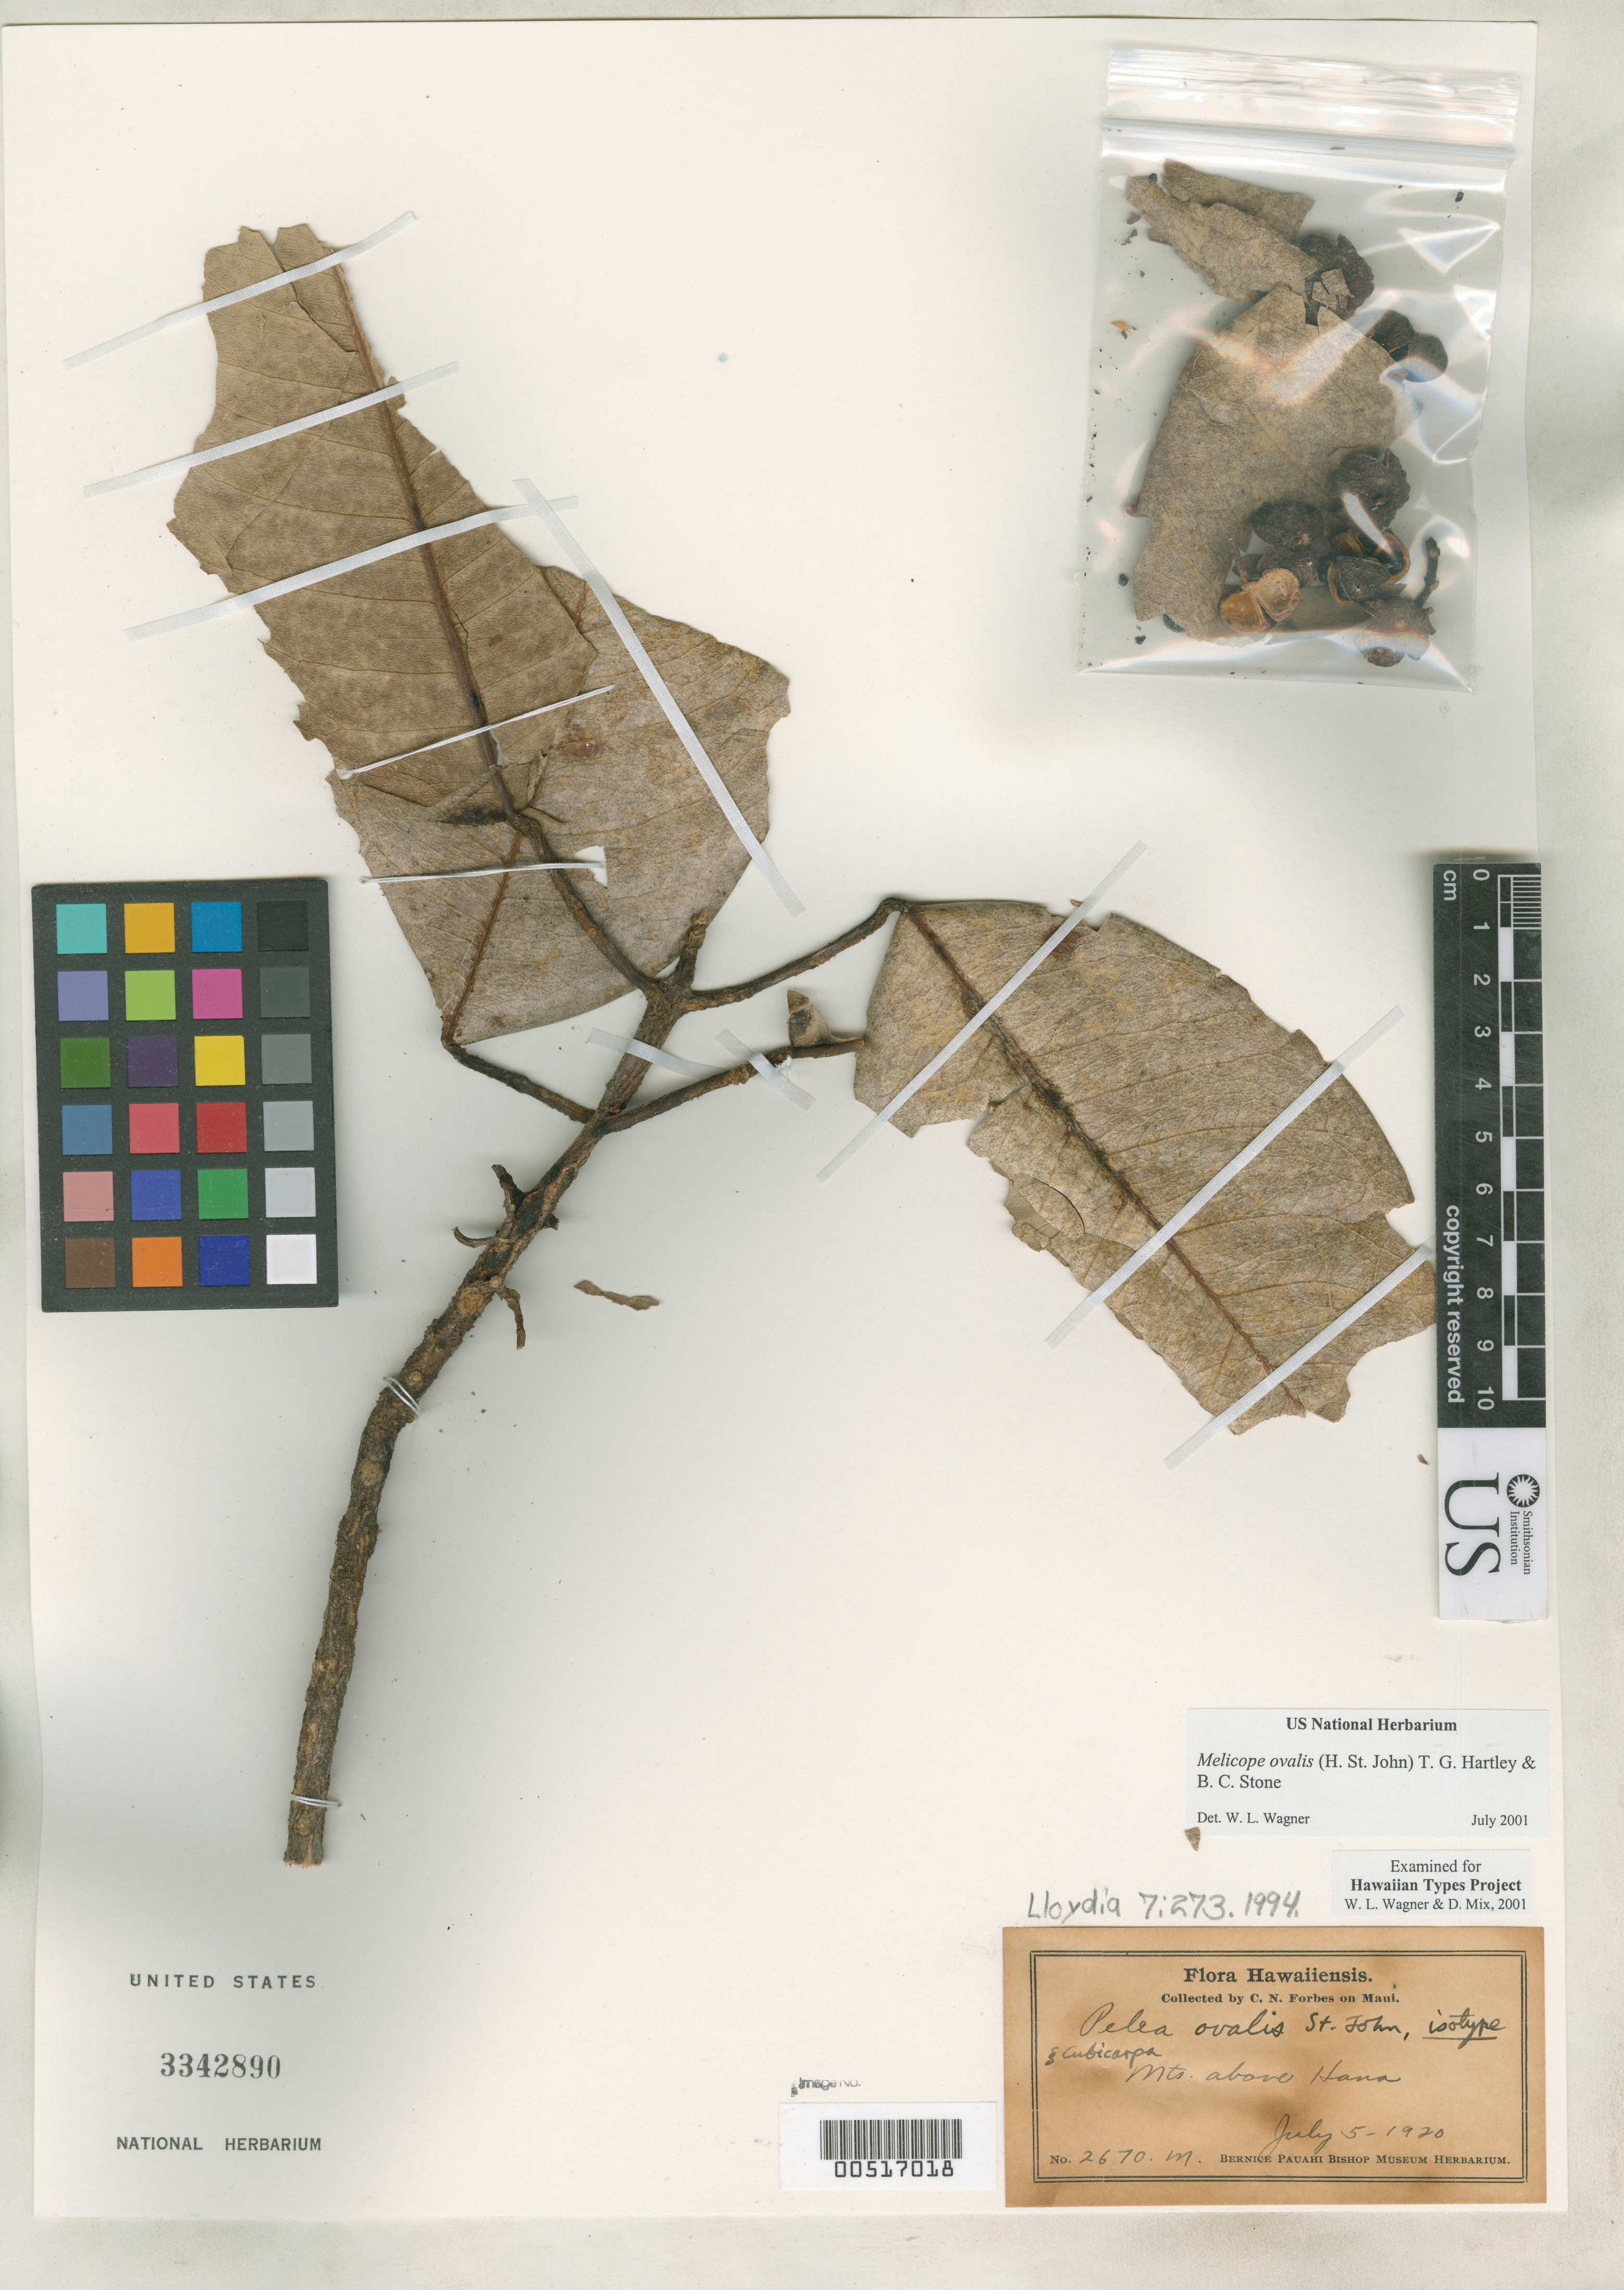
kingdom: Plantae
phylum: Tracheophyta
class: Magnoliopsida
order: Sapindales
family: Rutaceae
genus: Pelea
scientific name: Pelea ovalis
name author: H. St. John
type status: Isotype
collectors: C. N. Forbes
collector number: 2670.M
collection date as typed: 05 Jul 1920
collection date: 1920-07-05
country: United States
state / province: Hawaii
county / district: Maui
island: Maui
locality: Mountains above Hana.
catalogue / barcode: US 3342890